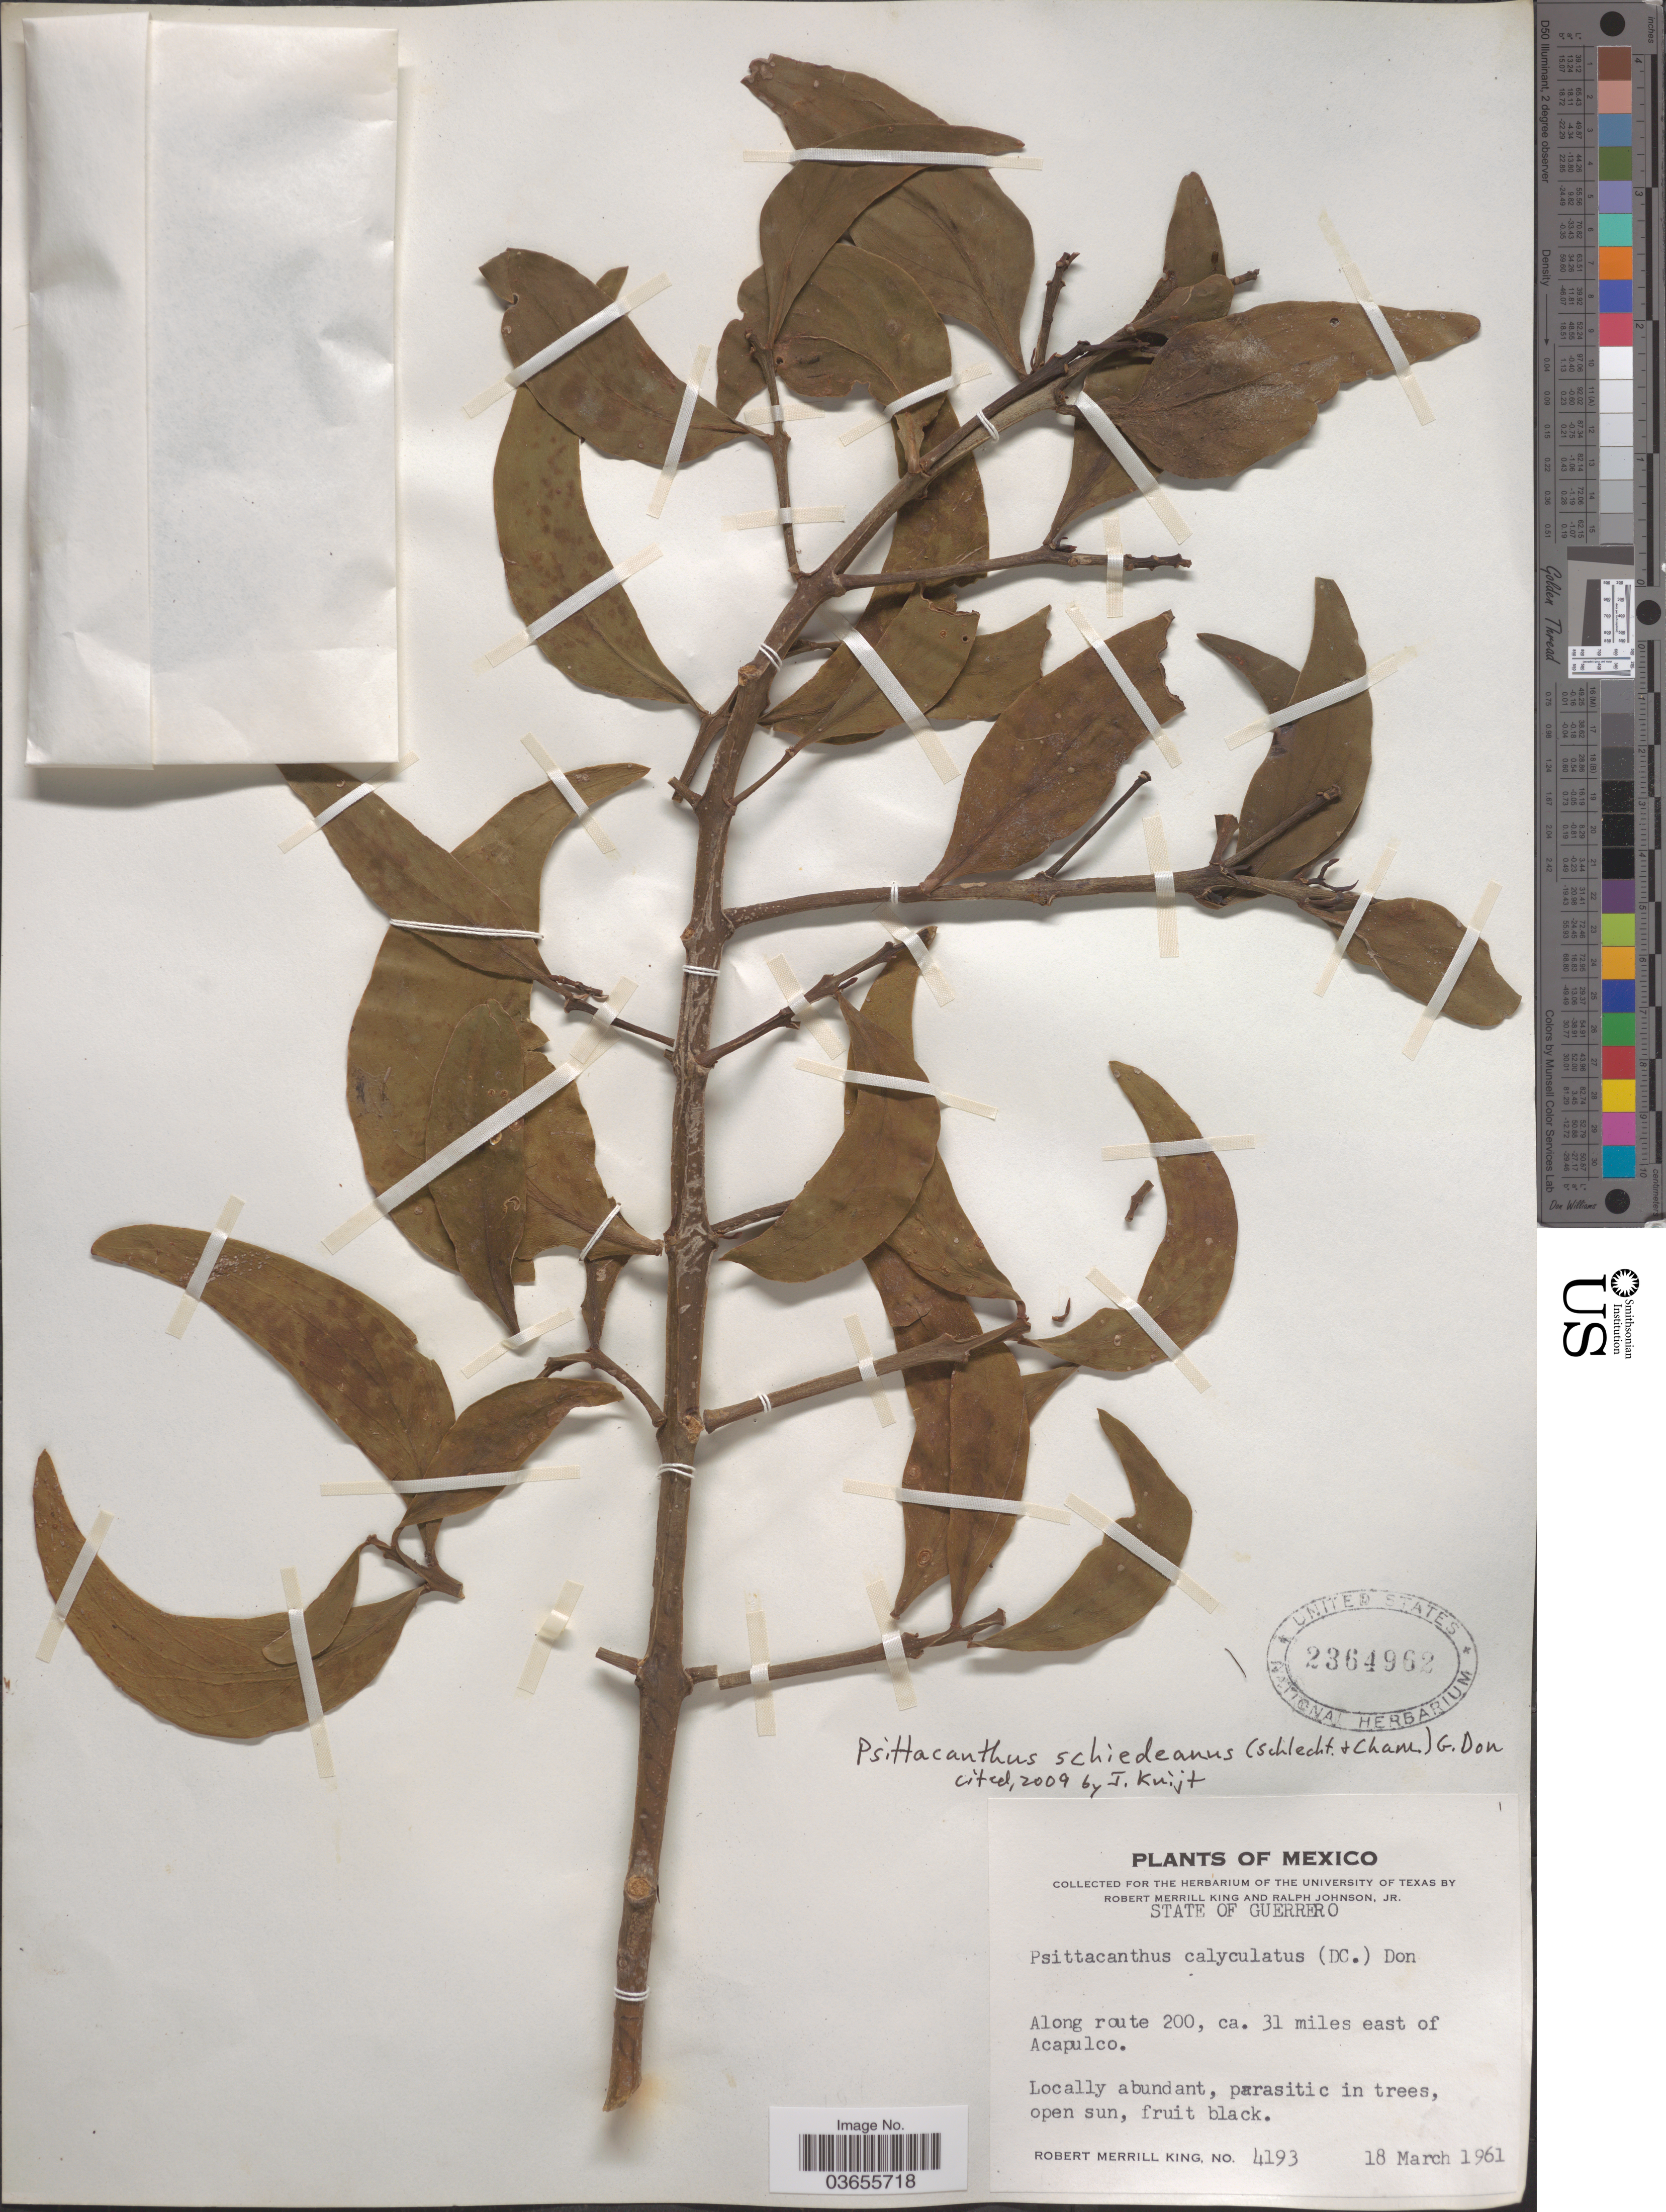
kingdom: Plantae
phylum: Tracheophyta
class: Magnoliopsida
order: Santalales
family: Loranthaceae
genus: Psittacanthus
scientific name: Psittacanthus schiedeanus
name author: (Schltdl. & Cham.) Blume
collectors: R. M. King & R. Johnson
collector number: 4193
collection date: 1961-03-18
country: Mexico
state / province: Guerrero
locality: Along route 200, ca. 31 miles east of Acapulco.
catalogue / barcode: US 2364962